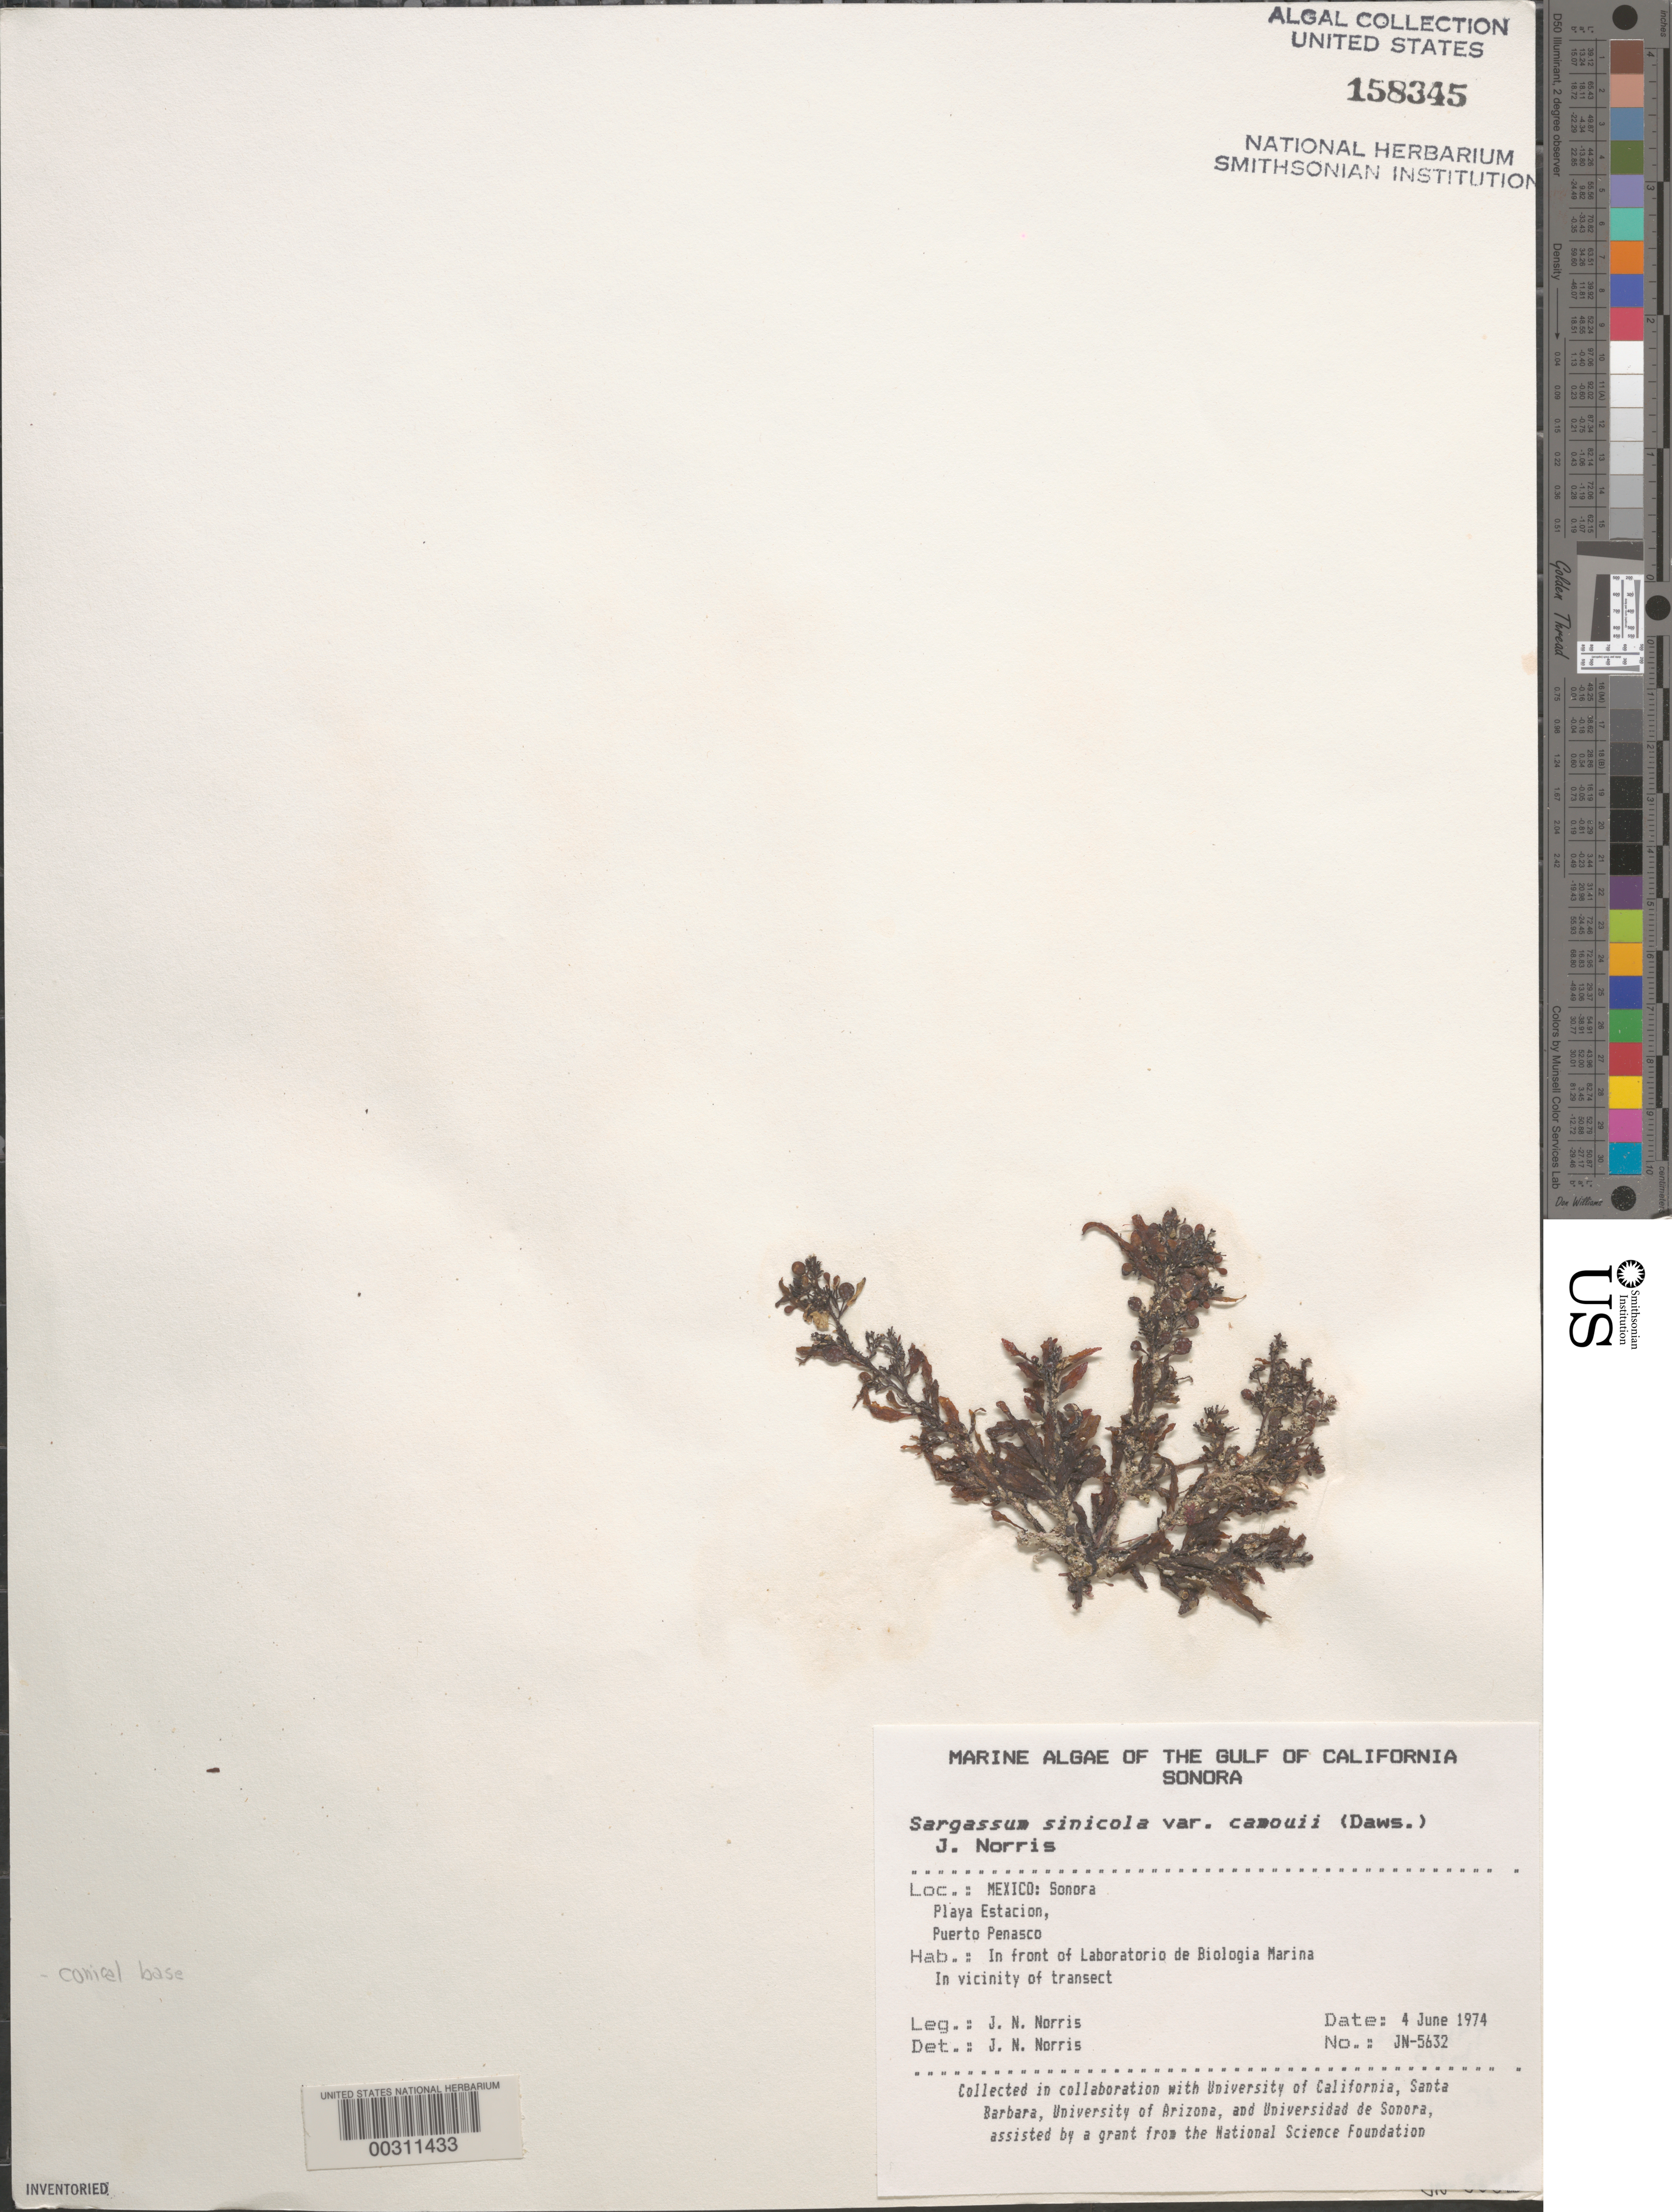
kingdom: Chromista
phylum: Ochrophyta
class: Phaeophyceae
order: Fucales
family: Sargassaceae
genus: Sargassum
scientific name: Sargassum sinicola var. camouii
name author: (E.Y. Dawson) J.N. Norris & Yensen in McCourt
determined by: Norris, James N.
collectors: J. N. Norris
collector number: JN-5632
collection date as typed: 04 Jun 1974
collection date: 1974-06-04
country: Mexico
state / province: Sonora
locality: Playa Estacion, Puerto Penasco, Laboratorio de Biologia Marina shore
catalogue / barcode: US 158345